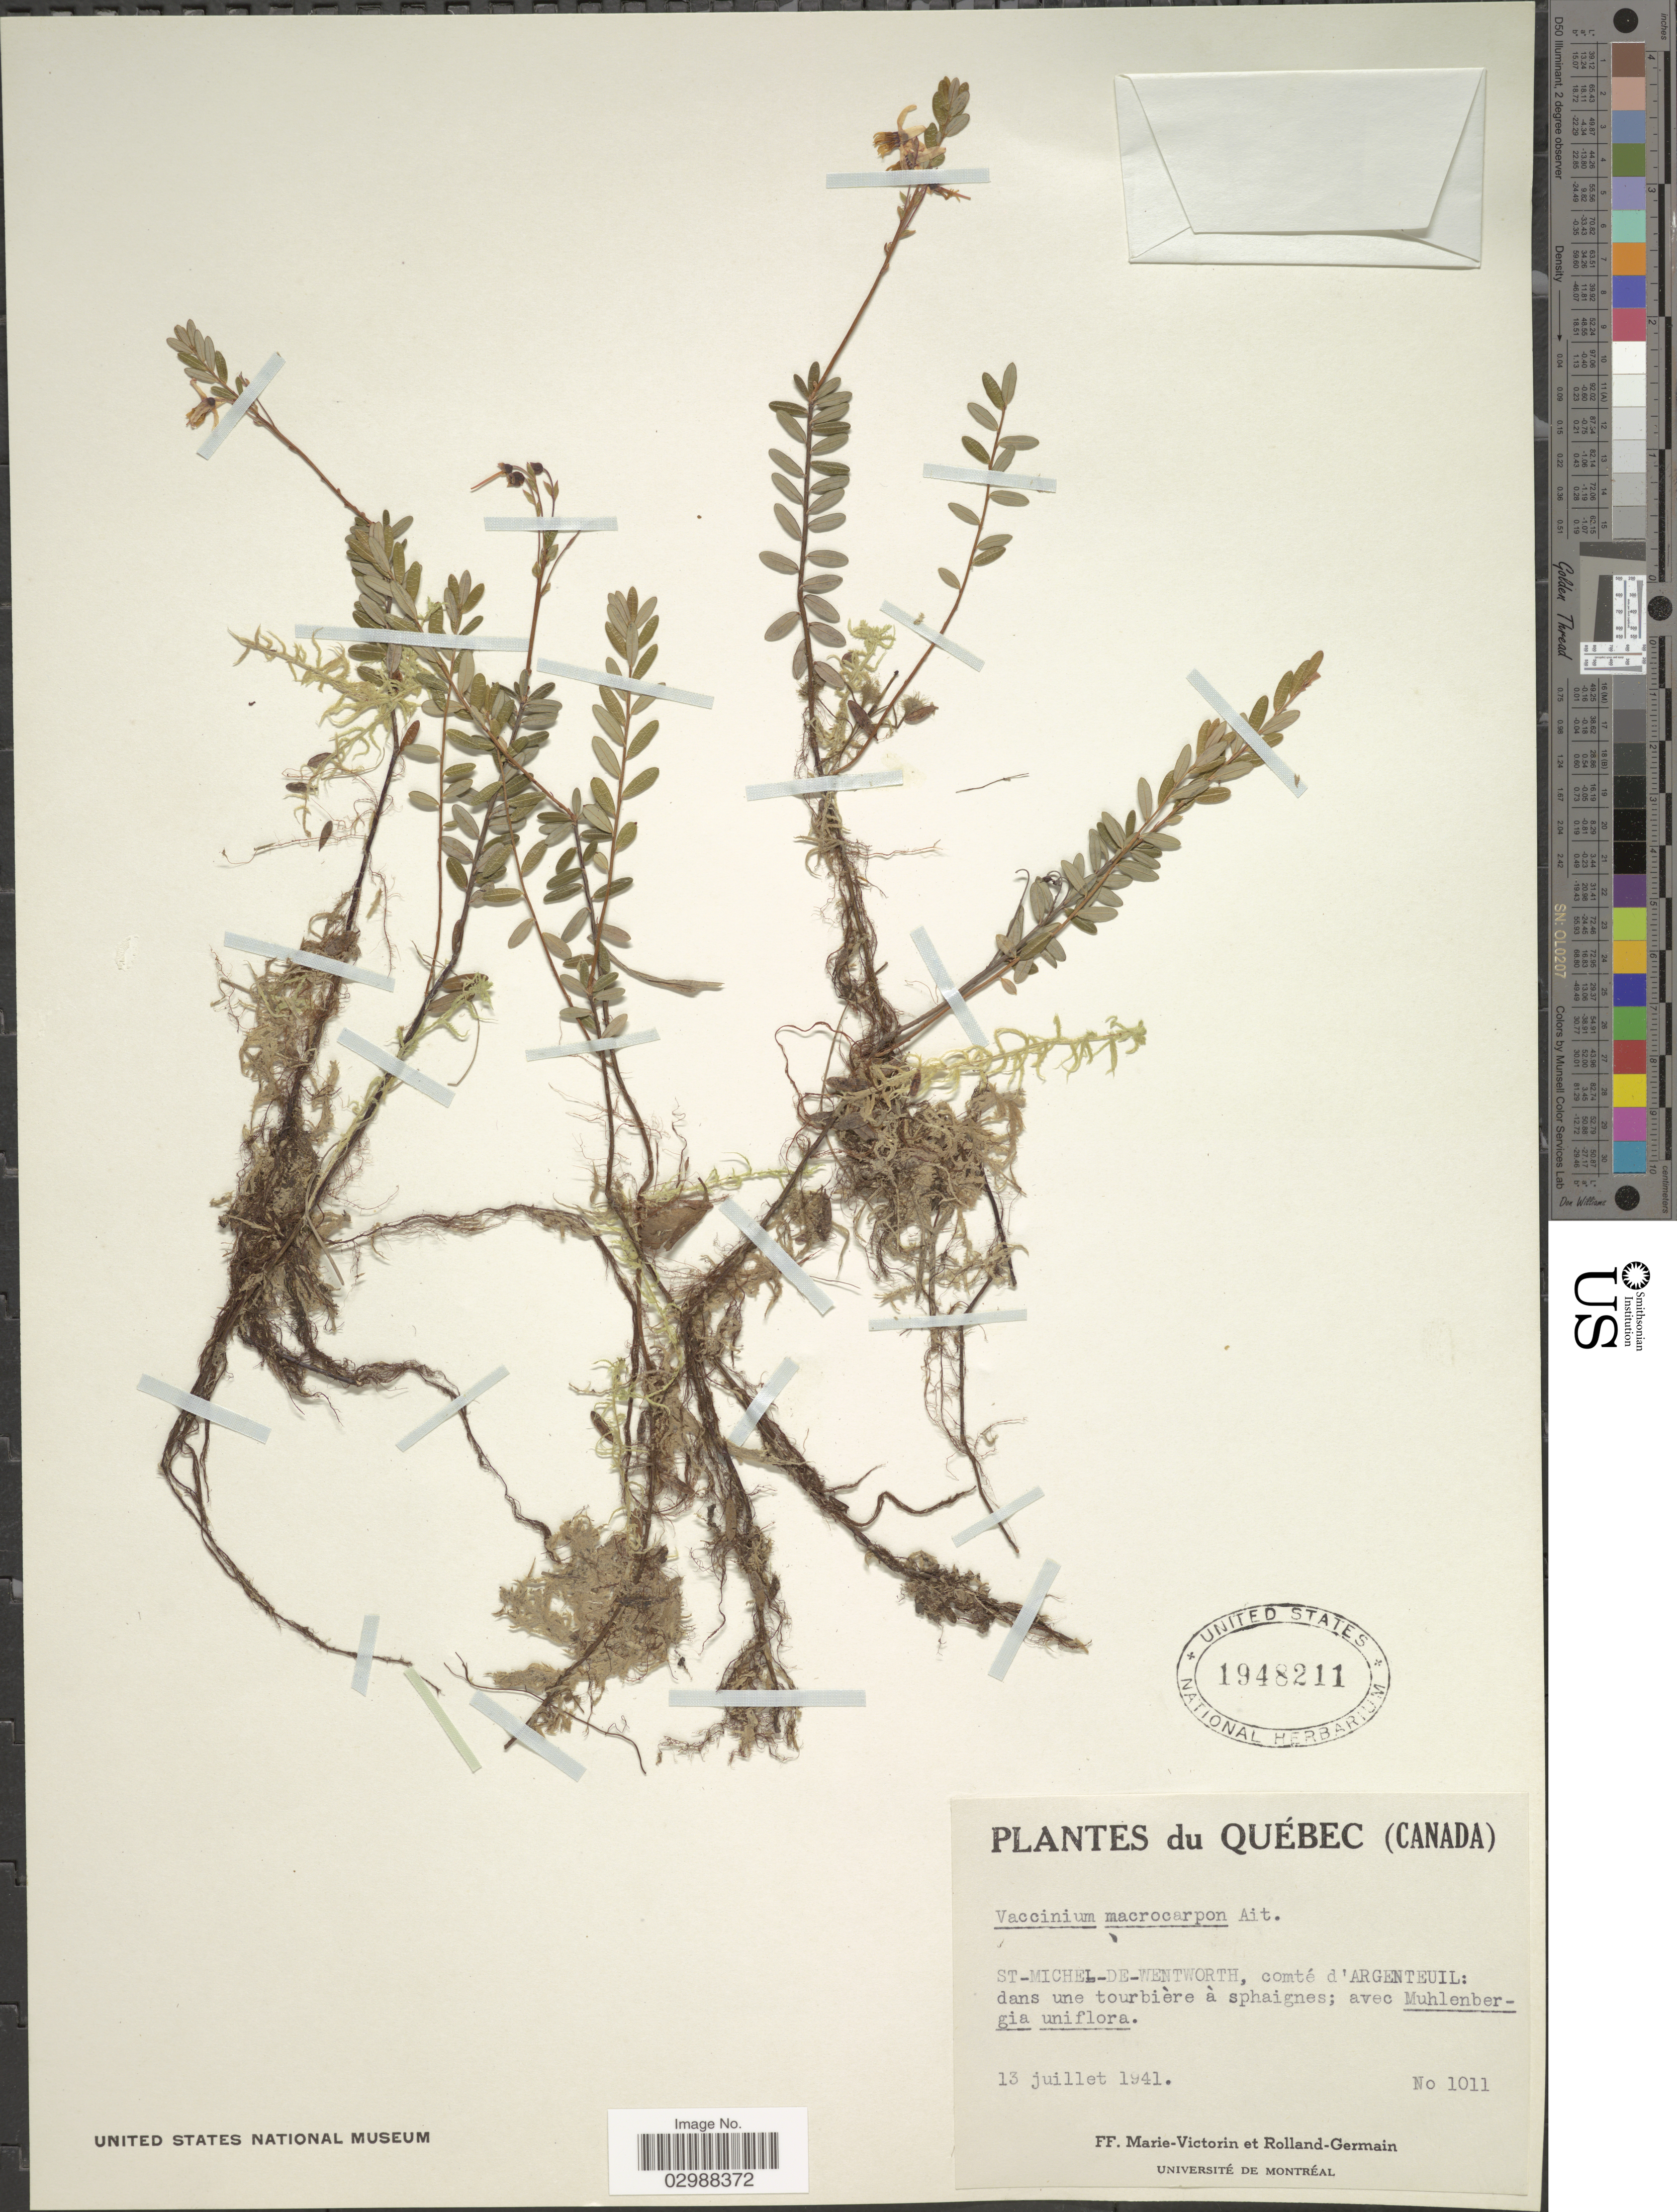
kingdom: Plantae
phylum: Tracheophyta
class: Magnoliopsida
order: Ericales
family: Ericaceae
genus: Vaccinium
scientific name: Vaccinium macrocarpon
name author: Aiton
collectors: F. Marie-Victorin & Rolland-Germain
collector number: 1011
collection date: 1941-07-13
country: Canada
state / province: Quebec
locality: St-Michel-De-Wentworth, comté d'Argenteuil: dans une tourbière à sphaignes; avec Muhlenbergia uniflora.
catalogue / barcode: US 1948211